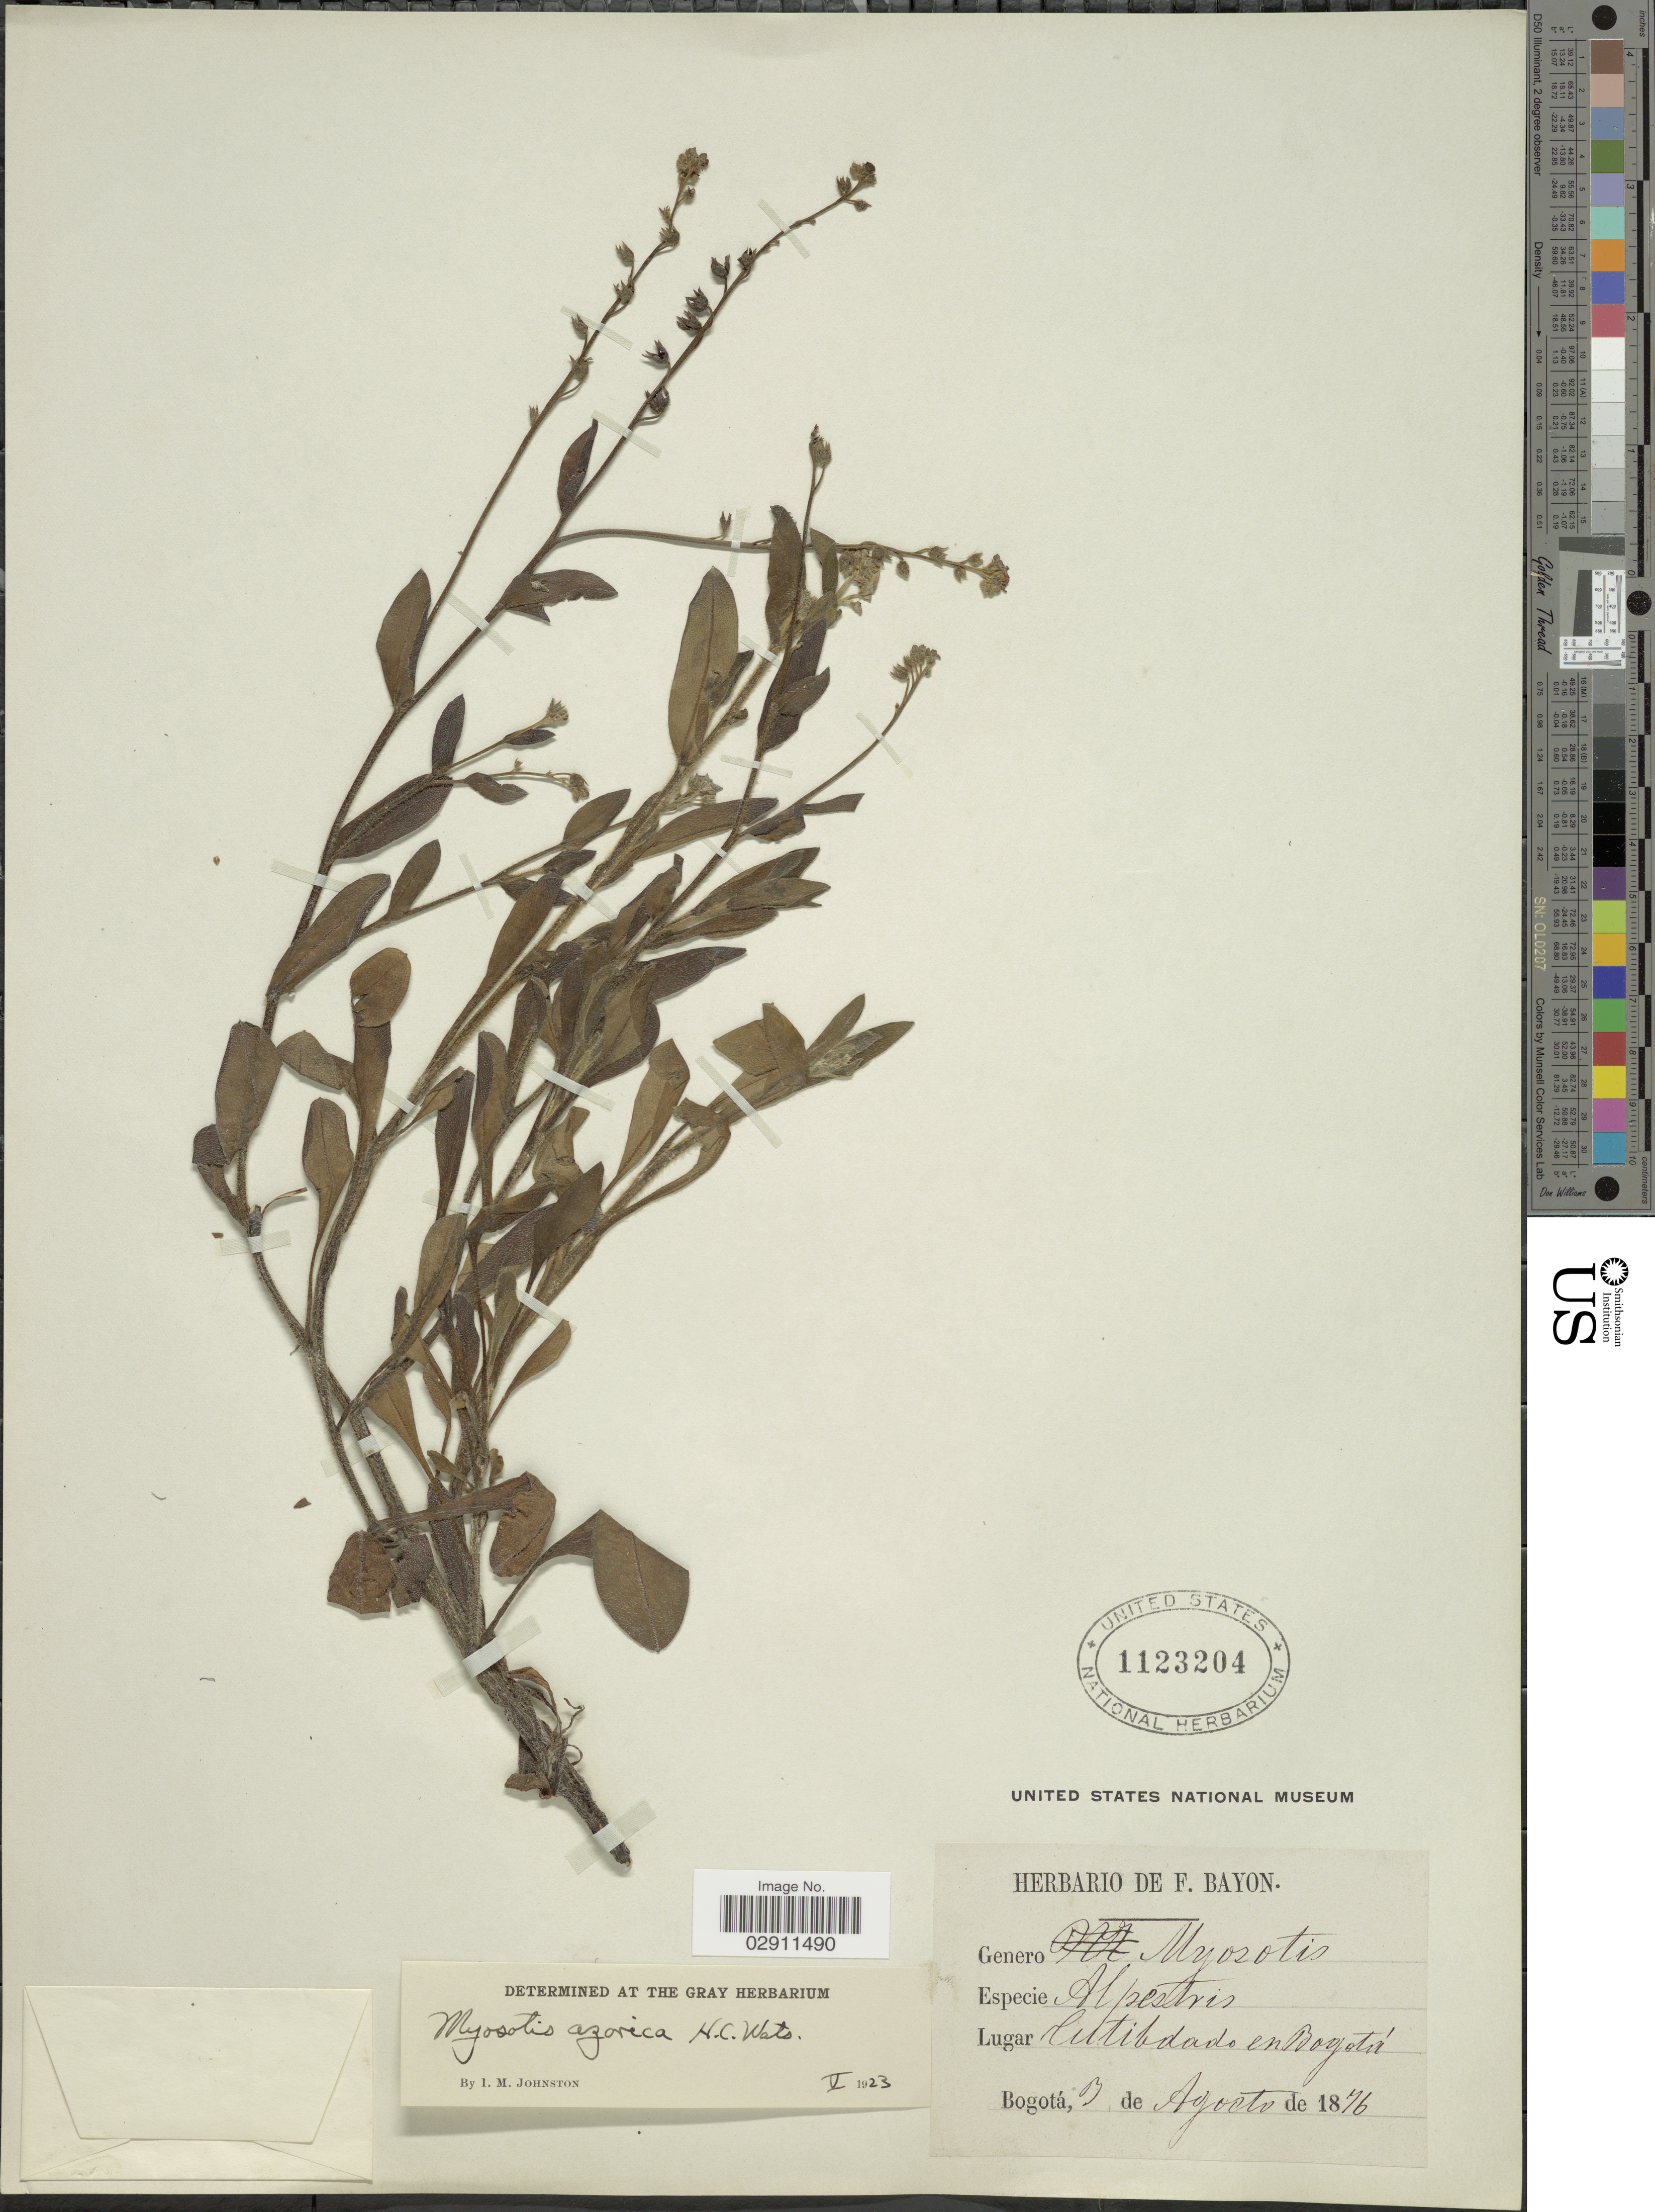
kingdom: Plantae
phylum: Tracheophyta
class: Magnoliopsida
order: Boraginales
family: Boraginaceae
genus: Myosotis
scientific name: Myosotis azorica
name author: H. C. Watson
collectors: E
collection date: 1876-08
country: Colombia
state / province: Bogota D.C.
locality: Cultibdado en Bogotá.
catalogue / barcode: US 1123204